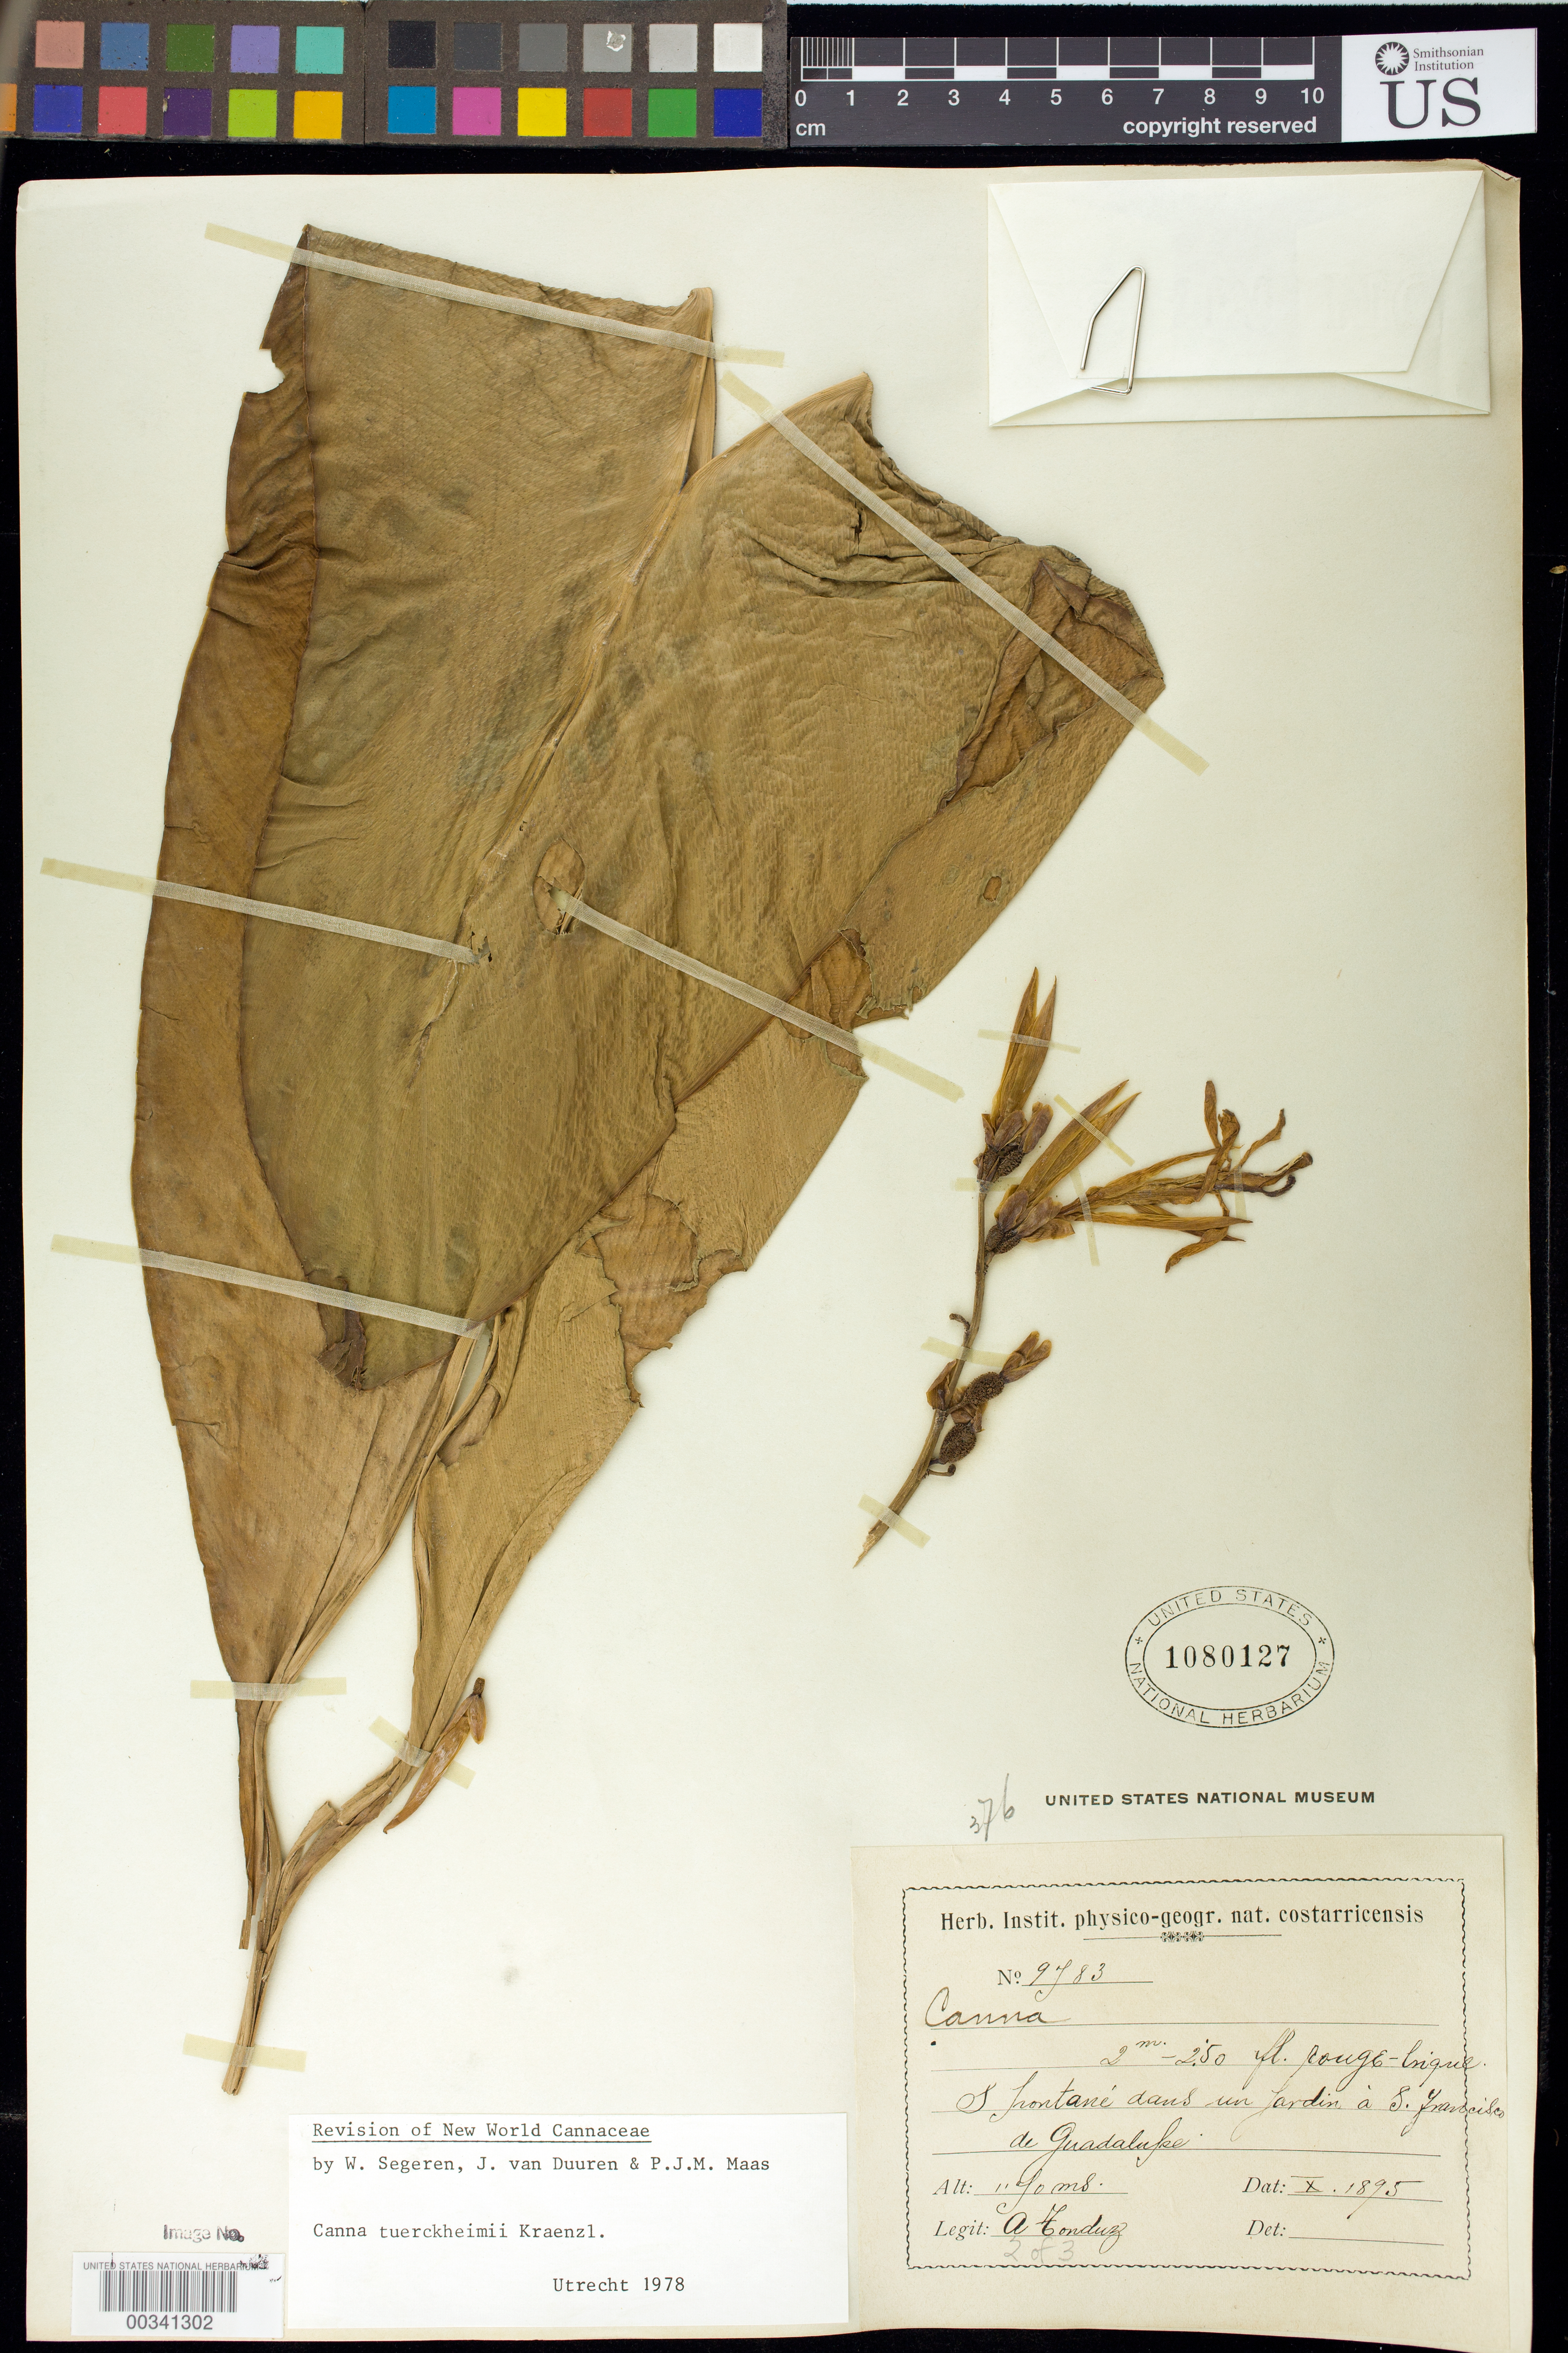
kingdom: Plantae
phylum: Tracheophyta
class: Liliopsida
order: Zingiberales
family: Cannaceae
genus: Canna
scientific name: Canna tuerckheimii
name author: Kraenzl. in Engl.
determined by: Segeren, W.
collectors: A. Tonduz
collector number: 9783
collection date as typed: Oct 1895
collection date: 1895-10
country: Costa Rica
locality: Spontane dans un jardin a San Francisco de Guadalupe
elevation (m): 1170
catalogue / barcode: US 1080127